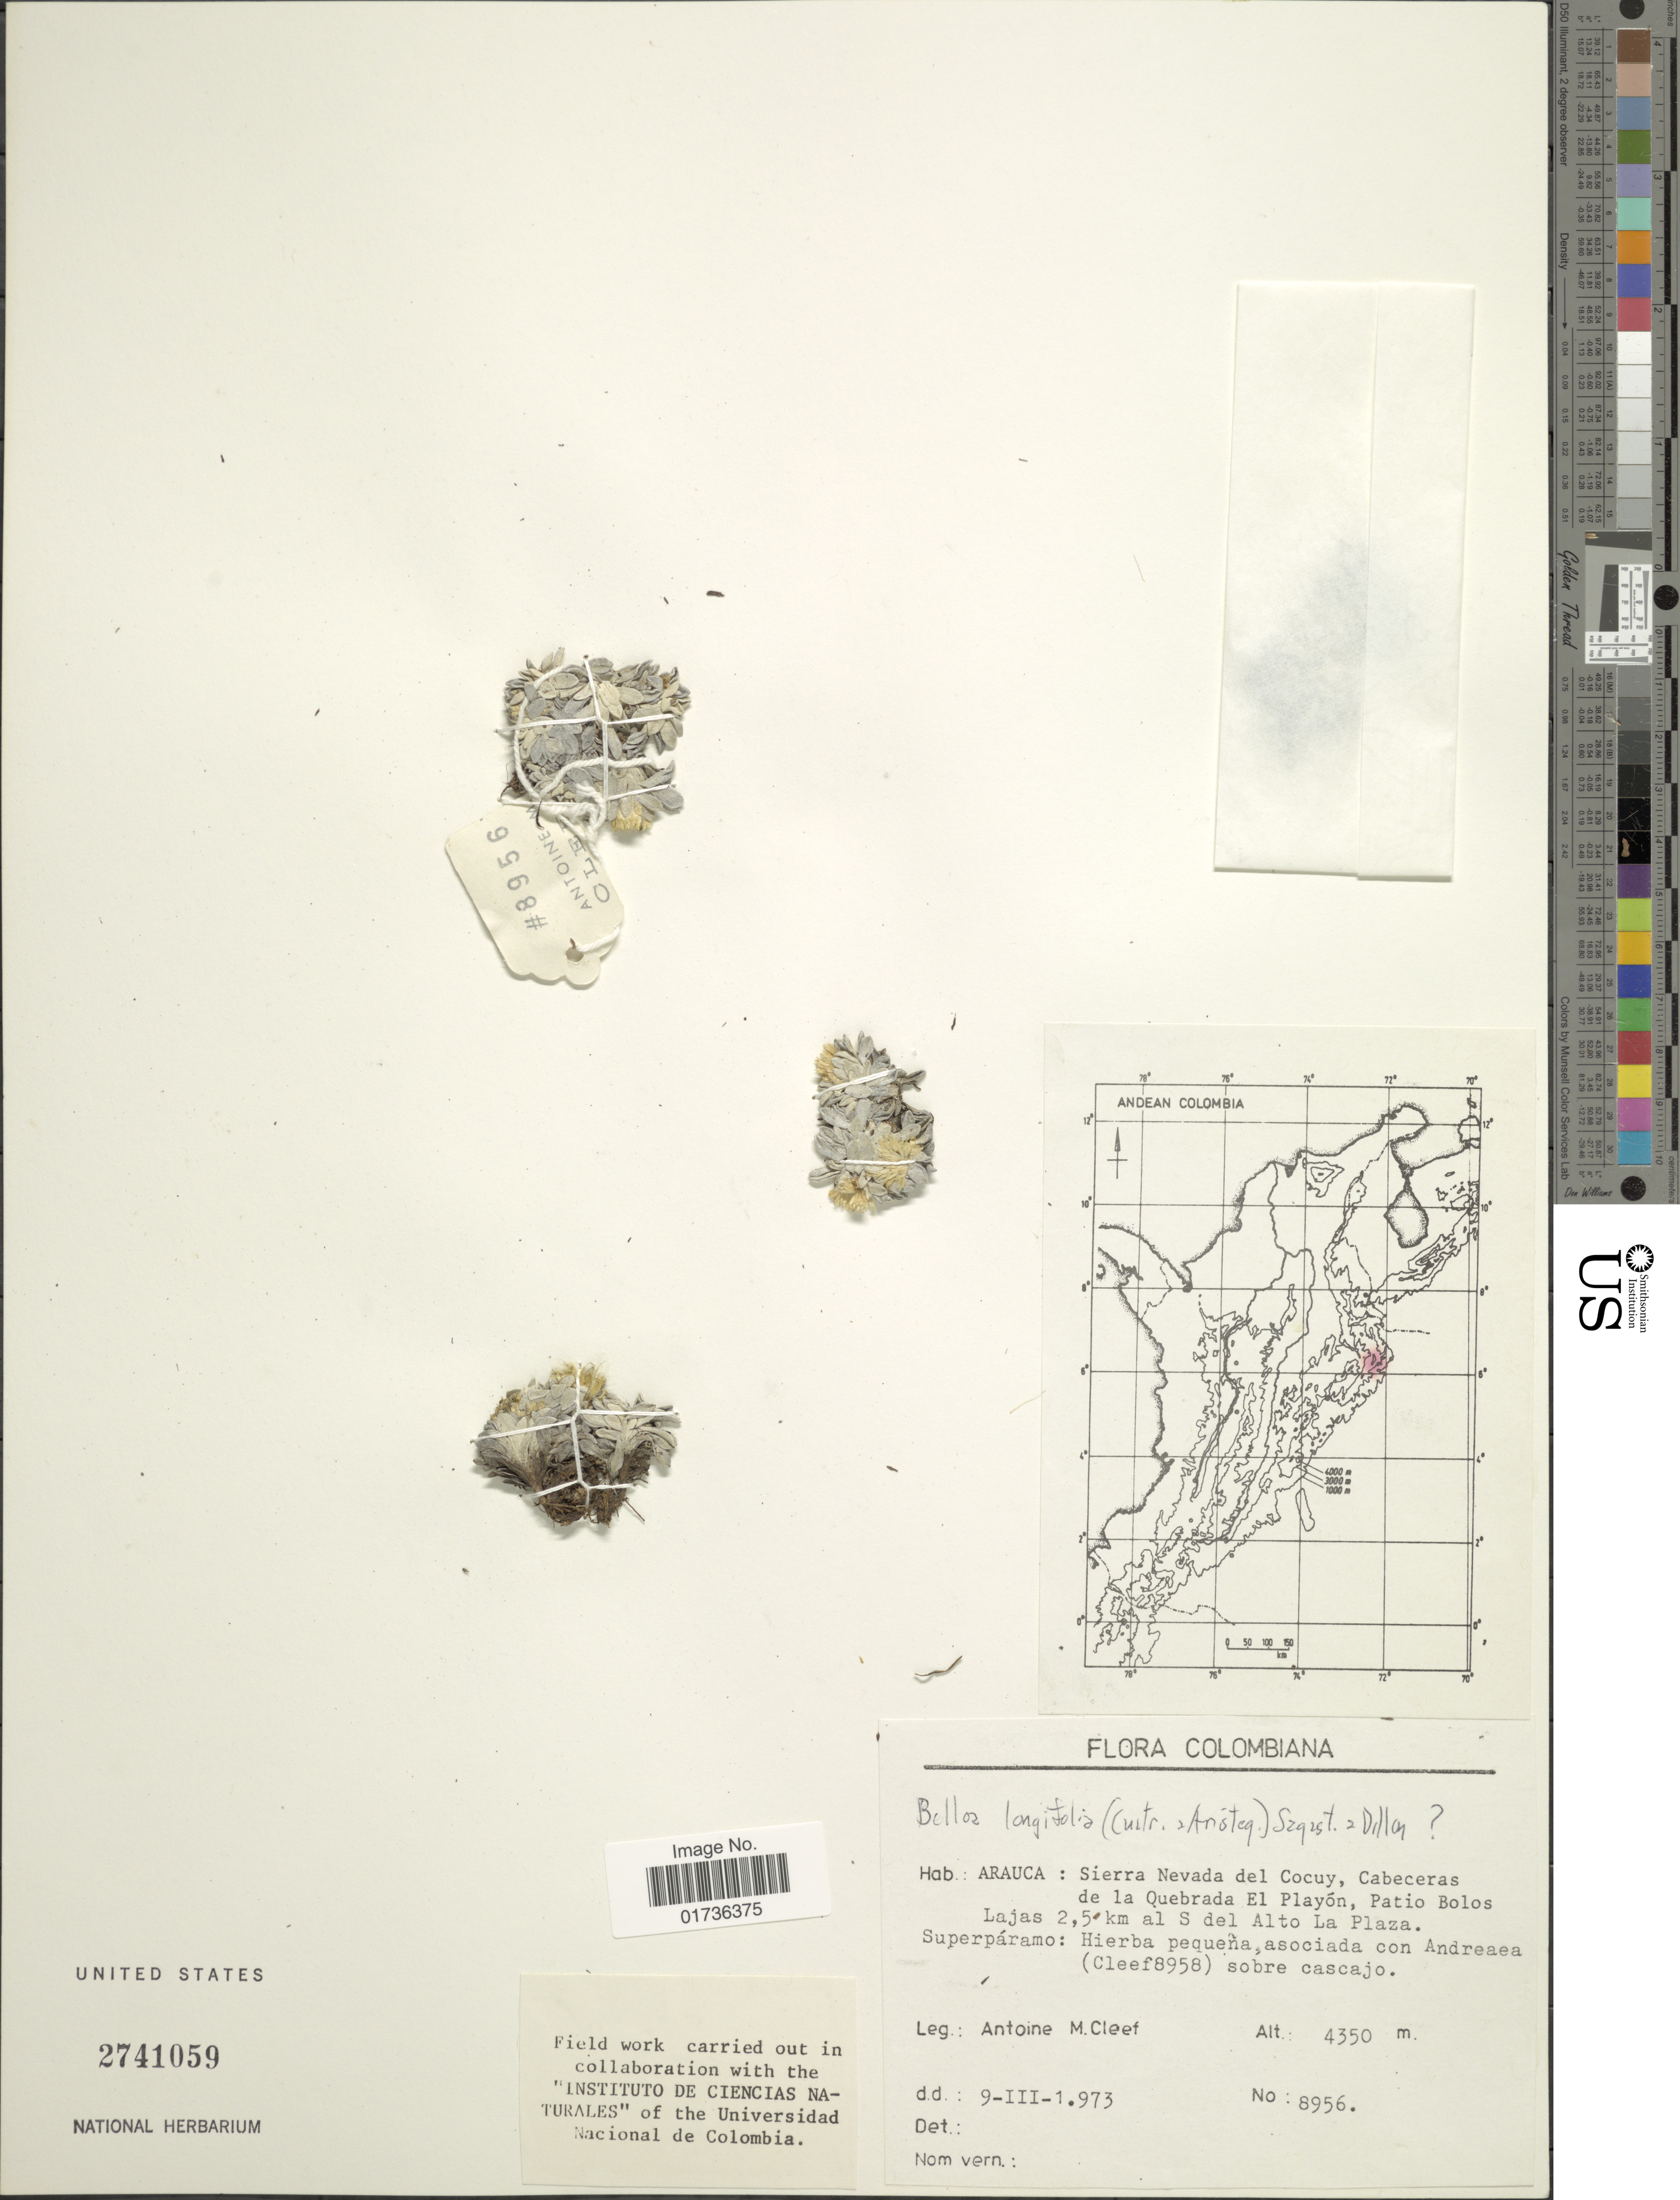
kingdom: Plantae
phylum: Tracheophyta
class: Magnoliopsida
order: Asterales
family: Asteraceae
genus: Belloa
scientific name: Belloa longifolia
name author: (Cuatrec. & Aristeg.) Sagást. & M.O. Dillon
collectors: A. M. Cleef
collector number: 4350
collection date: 1973-03-09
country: Colombia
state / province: Arauca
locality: Sierra Nevada del Cocuy, Cabeceras de la Quebrada El Playón, Patio Bolos Lajas 2.5 km al S del Alto La Palaza. Superpáramo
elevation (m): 4350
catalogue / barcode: US 2741059